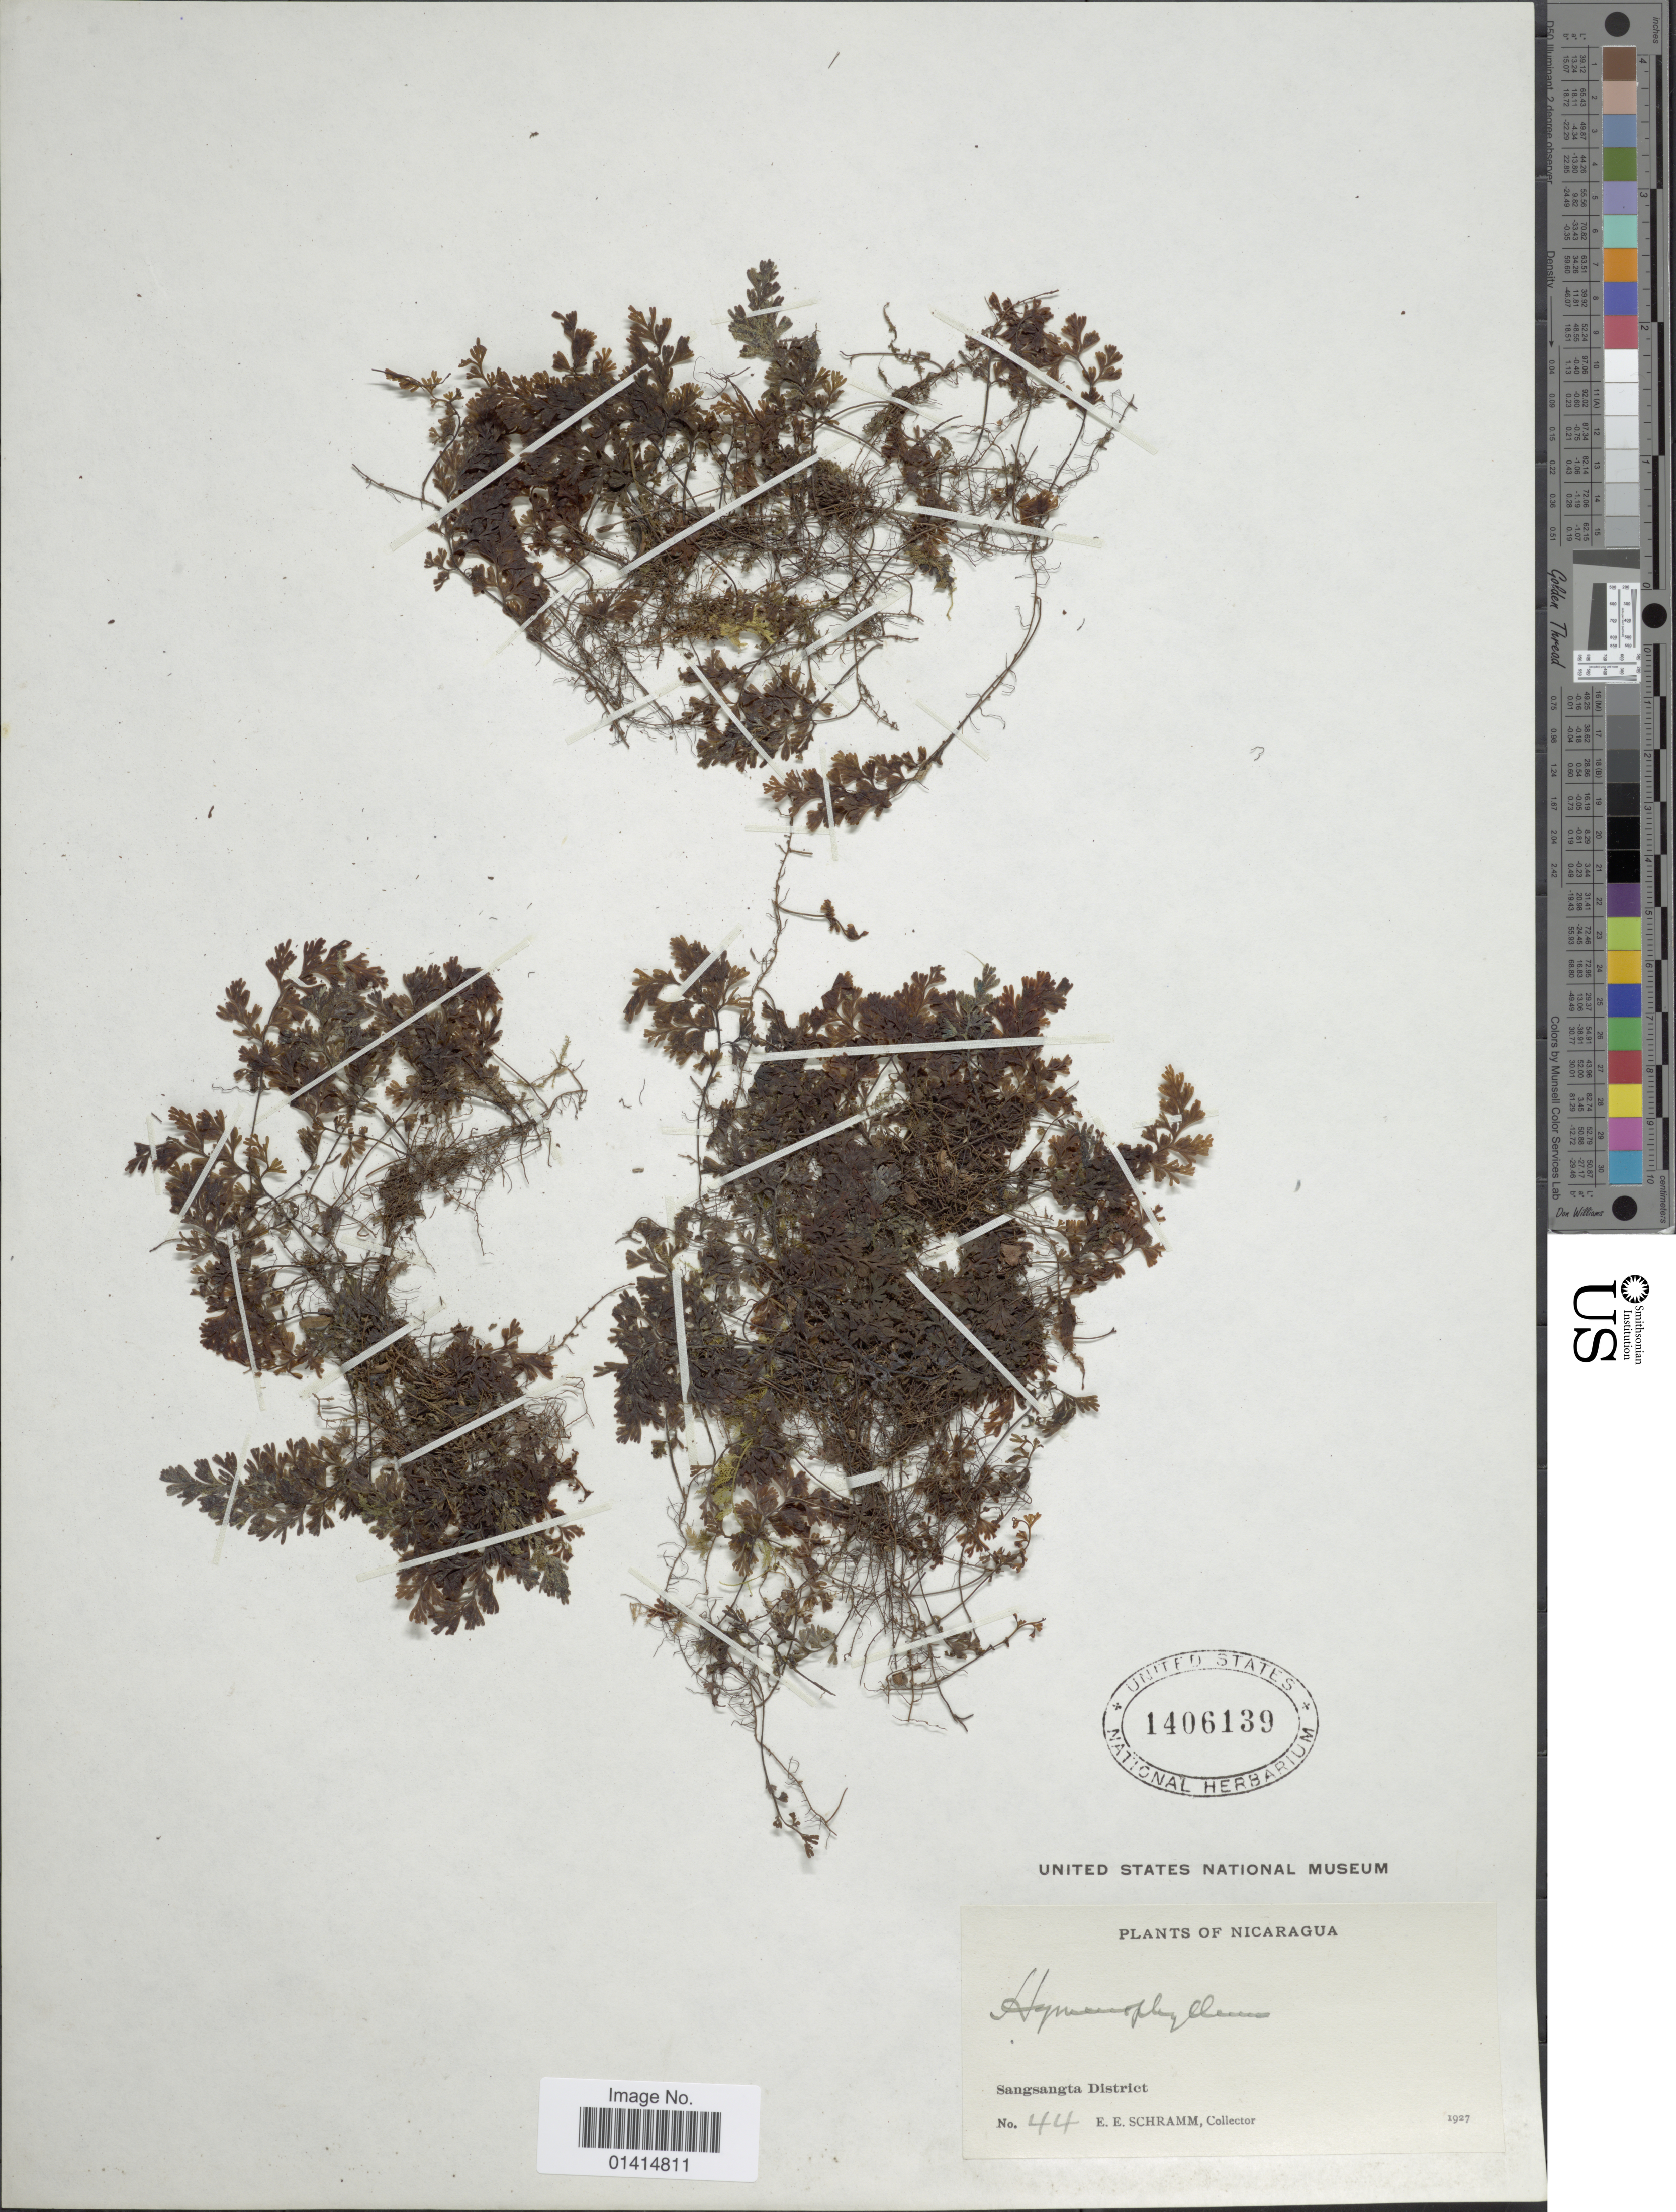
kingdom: Plantae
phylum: Tracheophyta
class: Polypodiopsida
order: Hymenophyllales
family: Hymenophyllaceae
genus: Hymenophyllum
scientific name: Hymenophyllum sp.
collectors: E. Schramm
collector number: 44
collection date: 1927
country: Nicaragua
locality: Sangsangsta District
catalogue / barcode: US 1406139